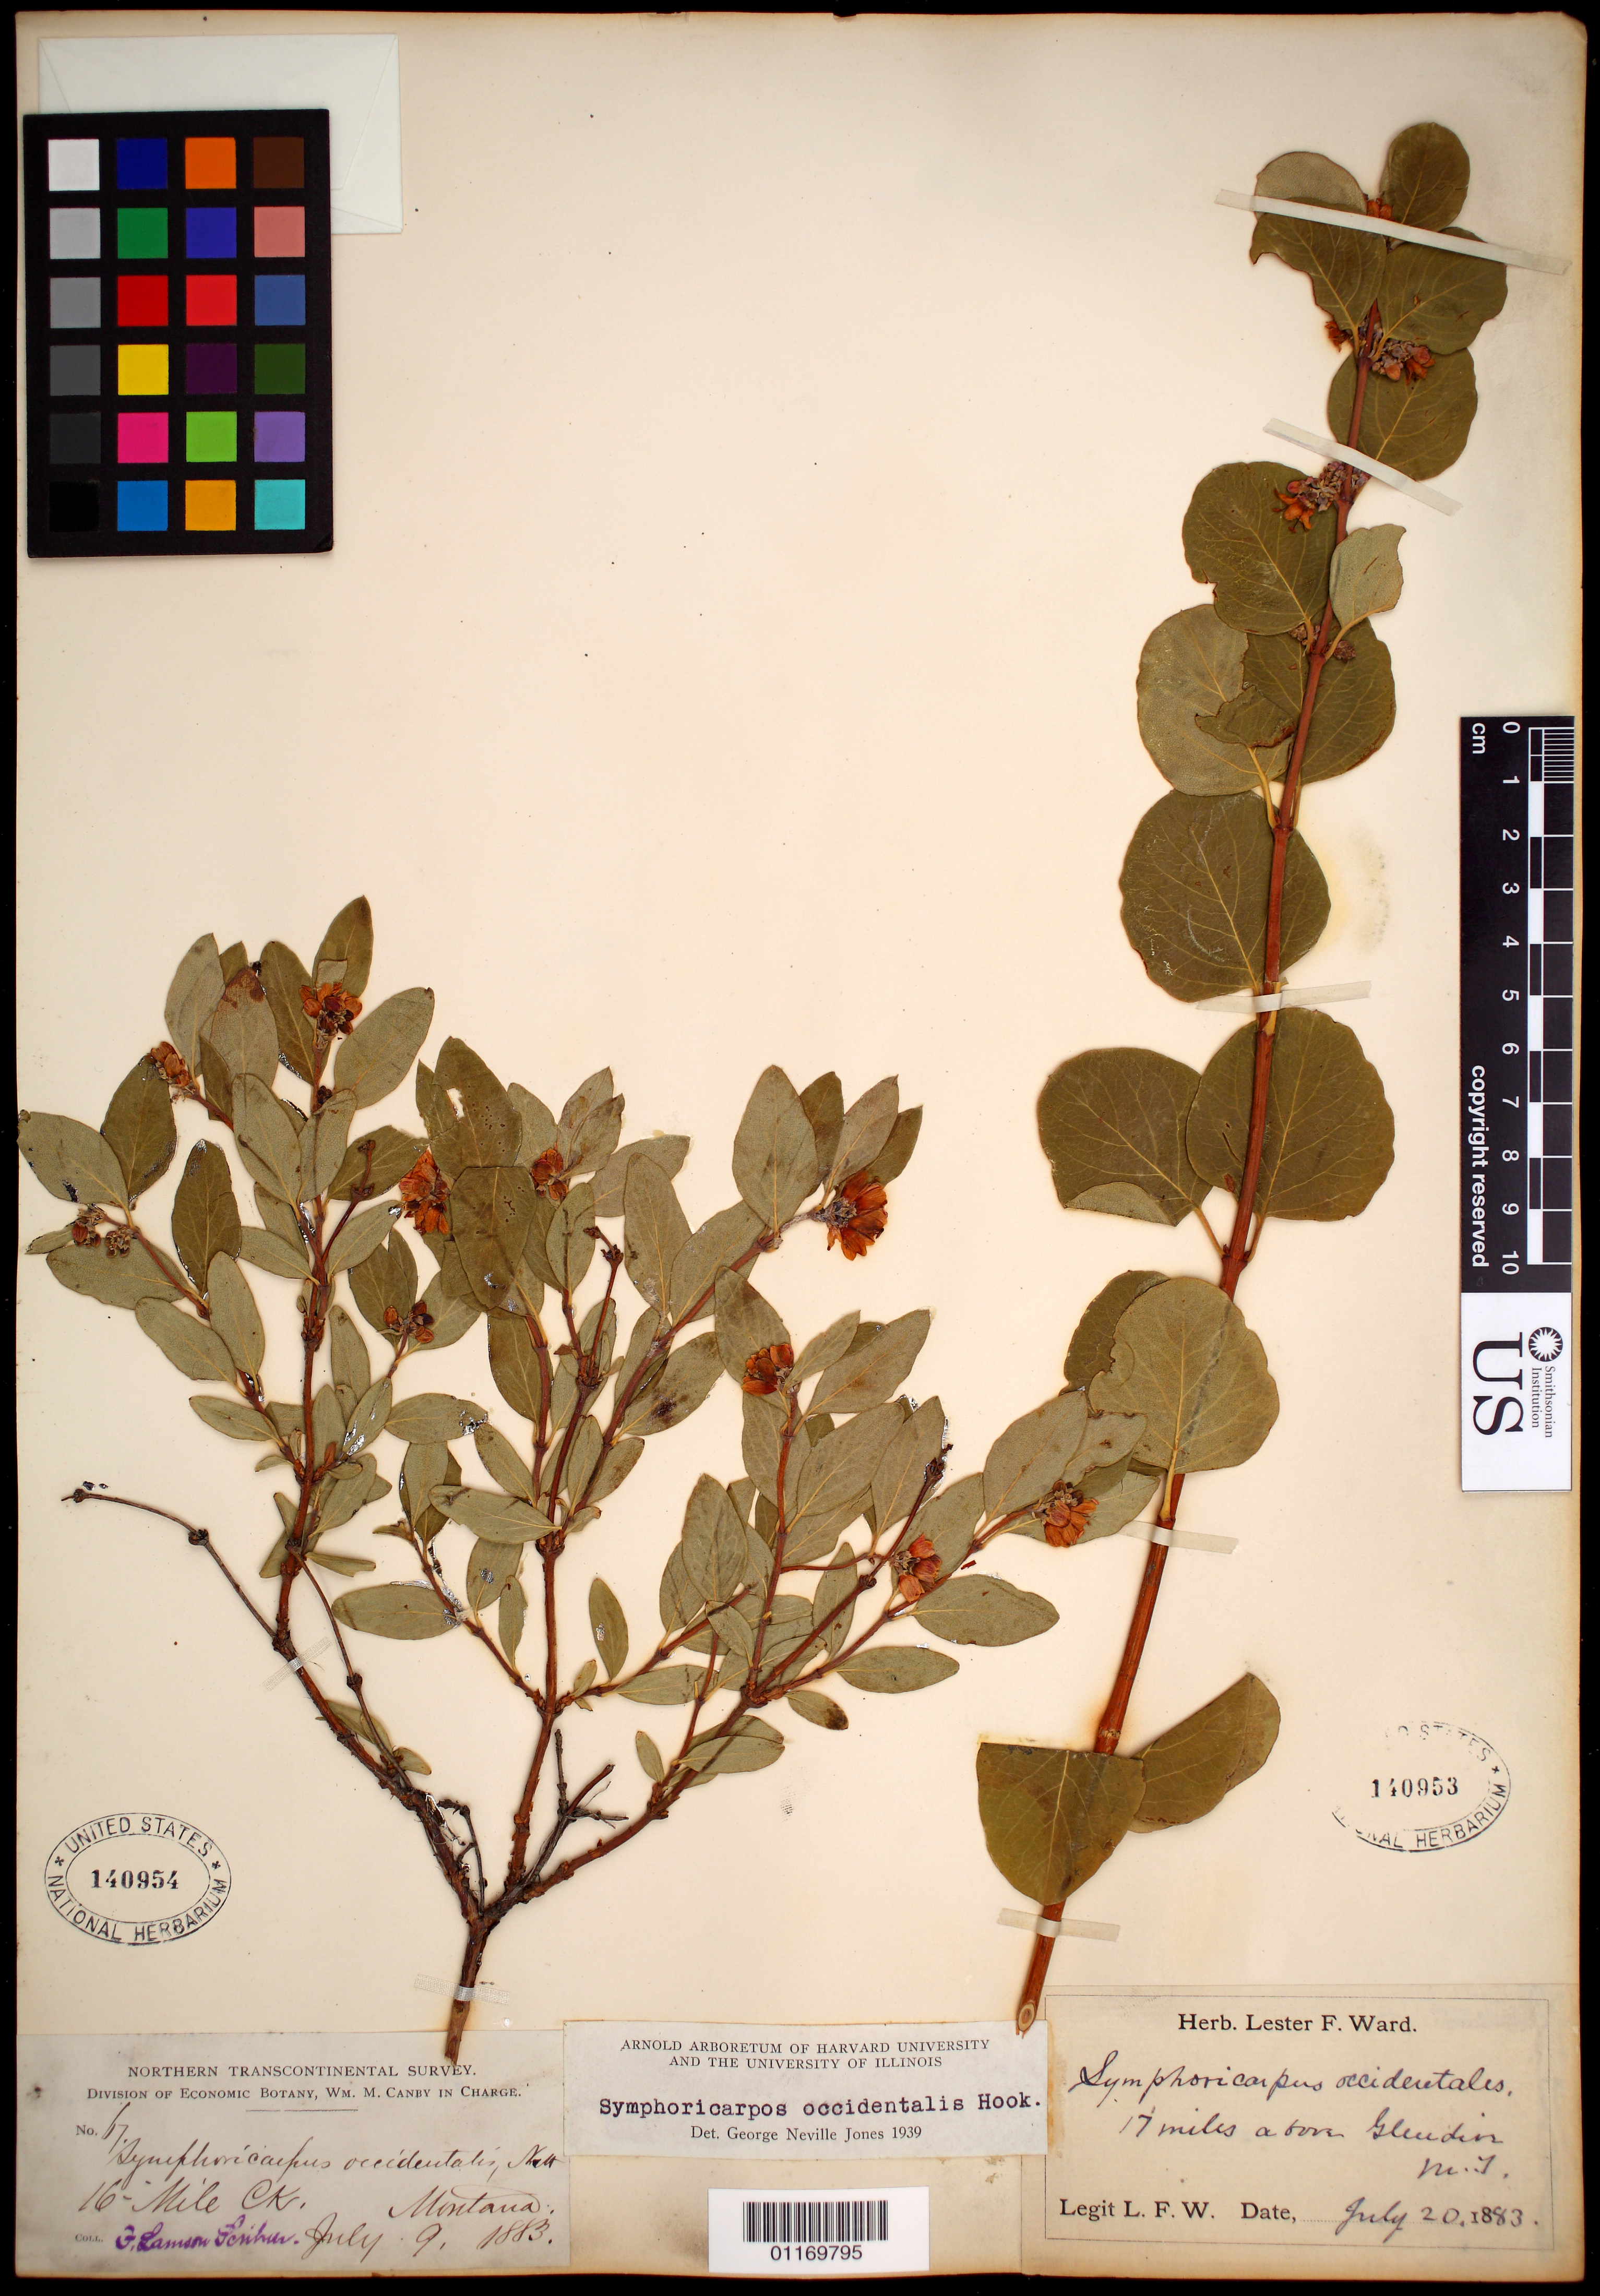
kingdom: Plantae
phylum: Tracheophyta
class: Magnoliopsida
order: Dipsacales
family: Caprifoliaceae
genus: Symphoricarpos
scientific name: Symphoricarpos occidentalis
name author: (R. Br.) Hook.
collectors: L. F. Ward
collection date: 1883-07-20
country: United States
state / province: Montana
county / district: Dawson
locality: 17 miles above Glendive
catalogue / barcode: US 140953-2